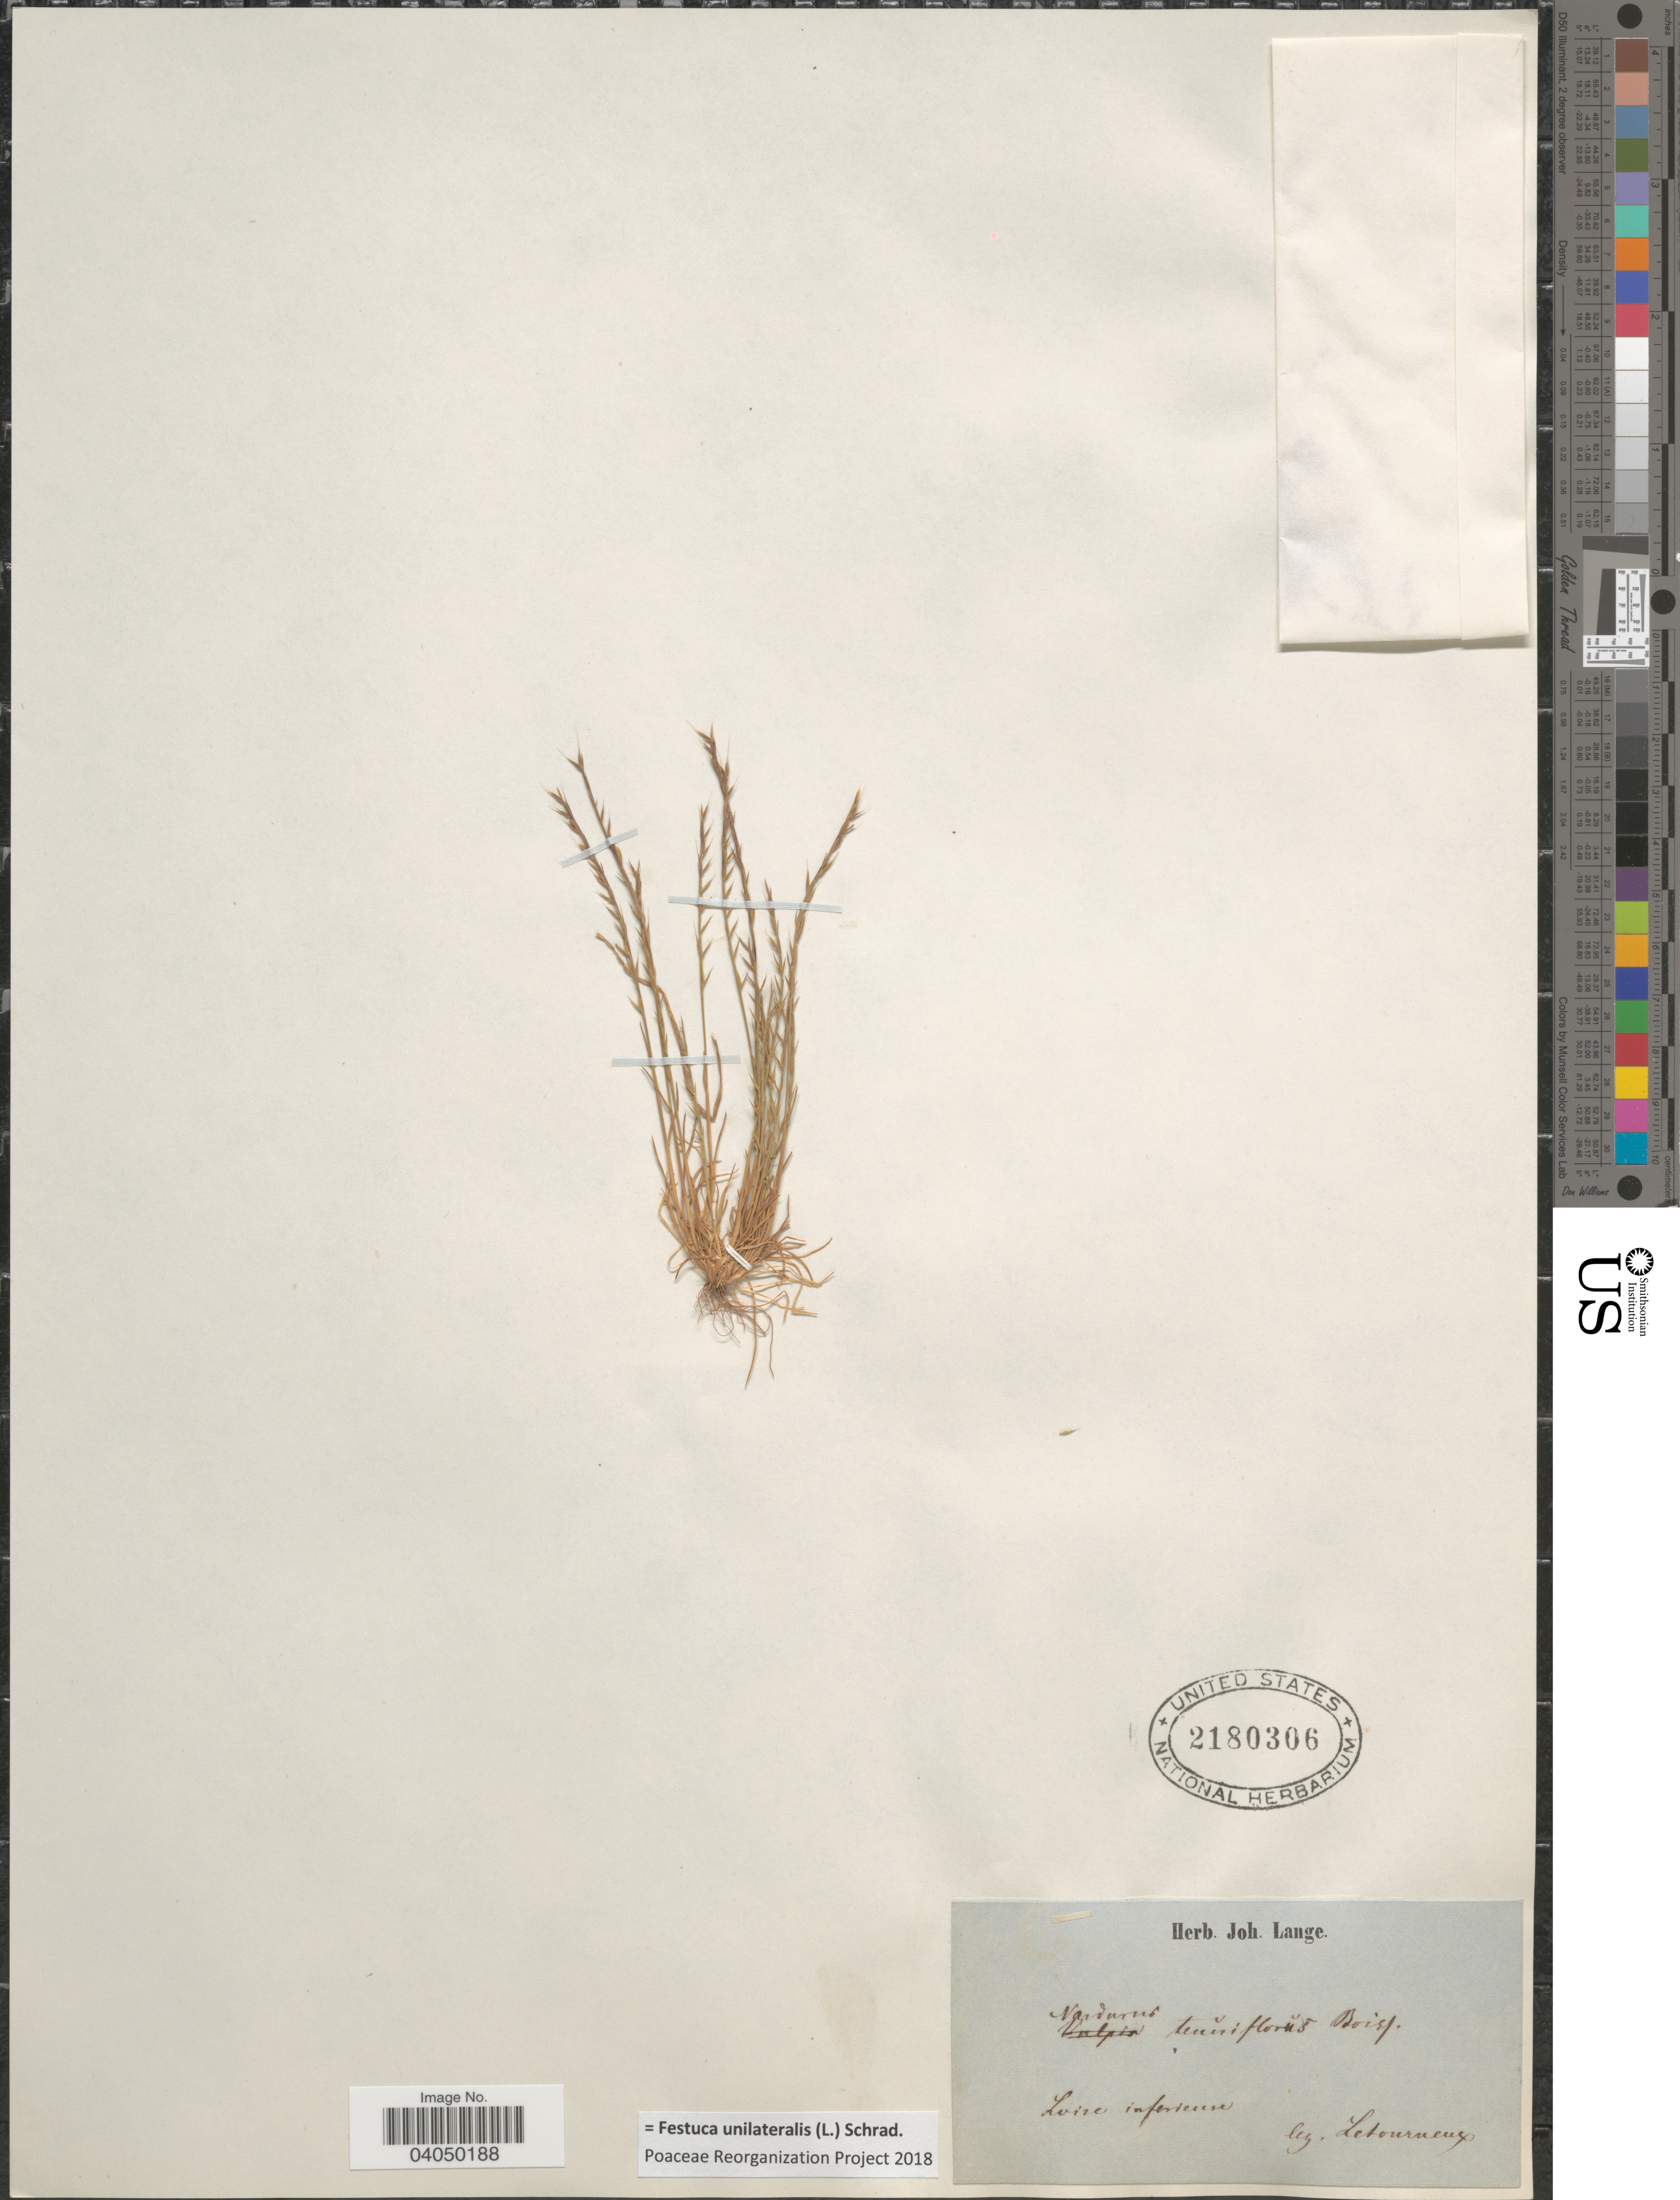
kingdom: Plantae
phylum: Tracheophyta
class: Liliopsida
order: Poales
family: Poaceae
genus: Festuca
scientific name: Festuca unilateralis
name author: Schrad.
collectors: Letourneux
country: France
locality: Loire inferiore.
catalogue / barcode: US 2180306